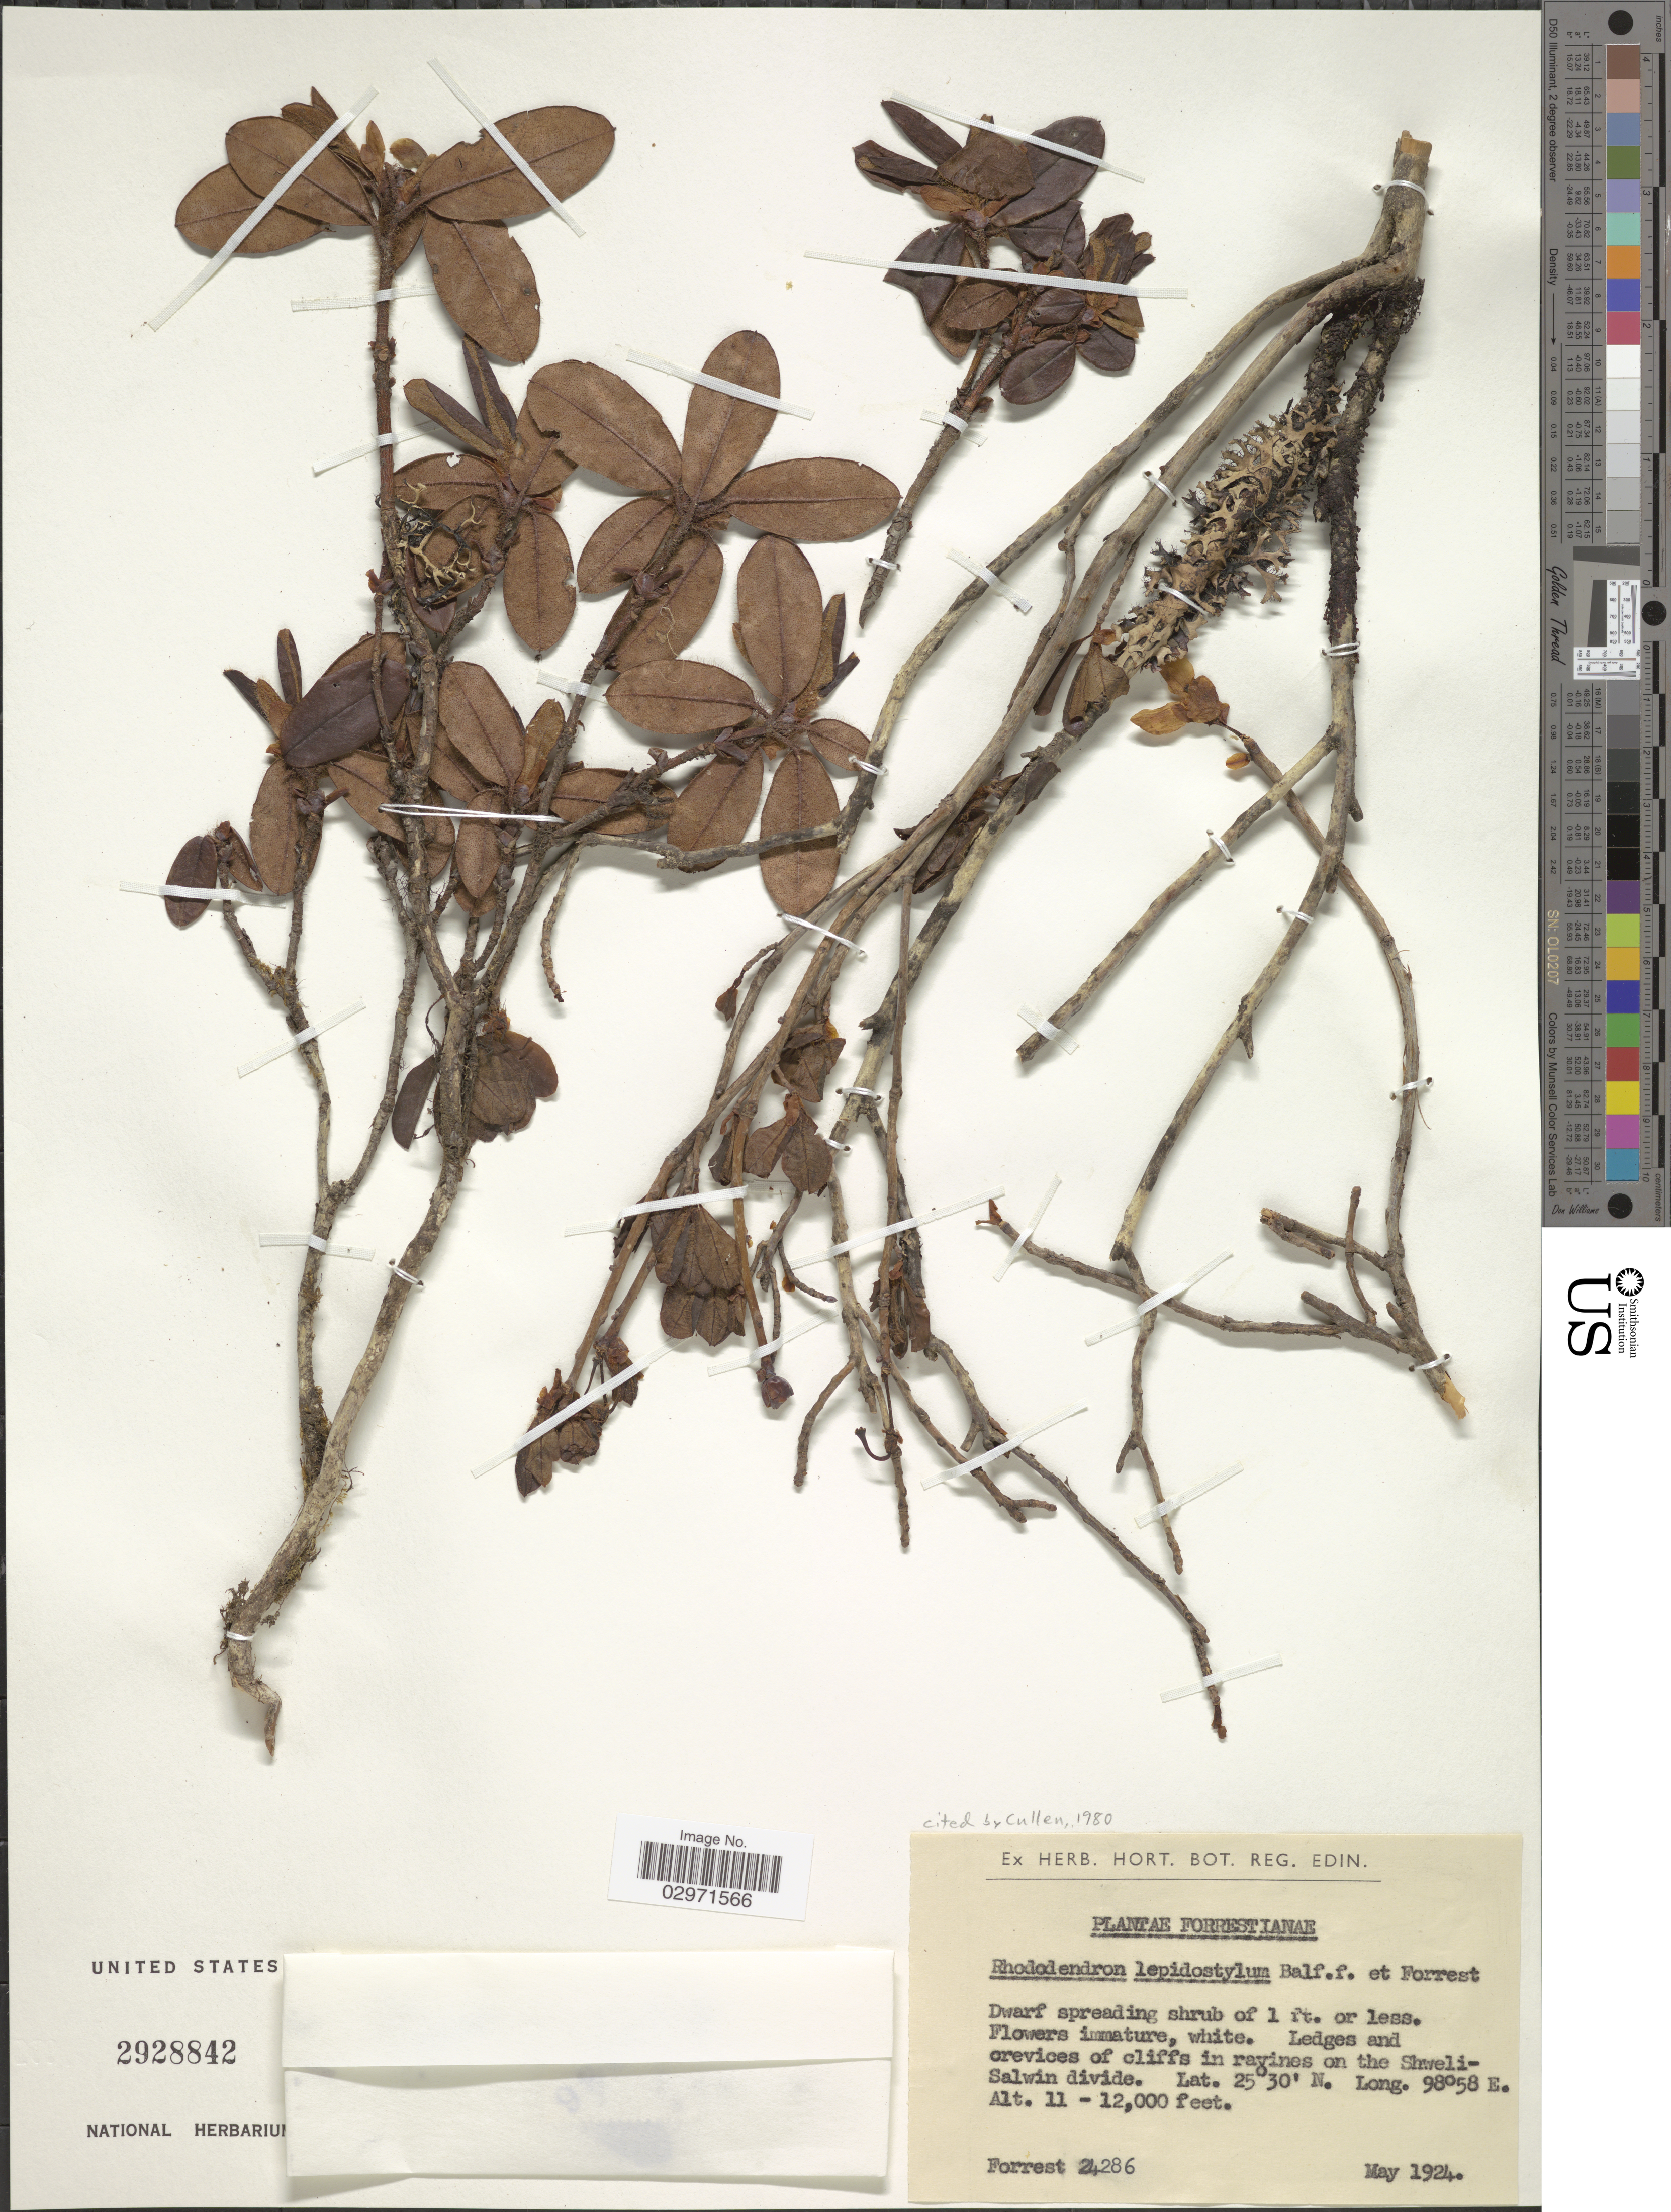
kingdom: Plantae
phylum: Tracheophyta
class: Magnoliopsida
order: Ericales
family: Ericaceae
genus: Rhododendron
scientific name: Rhododendron lepidostylum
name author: Balf. f. & Forrest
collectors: -. Forrest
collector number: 24286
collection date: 1924-05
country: China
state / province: Yunnan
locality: On the Shweli-Salwin divide.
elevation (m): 3353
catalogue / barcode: US 2928842